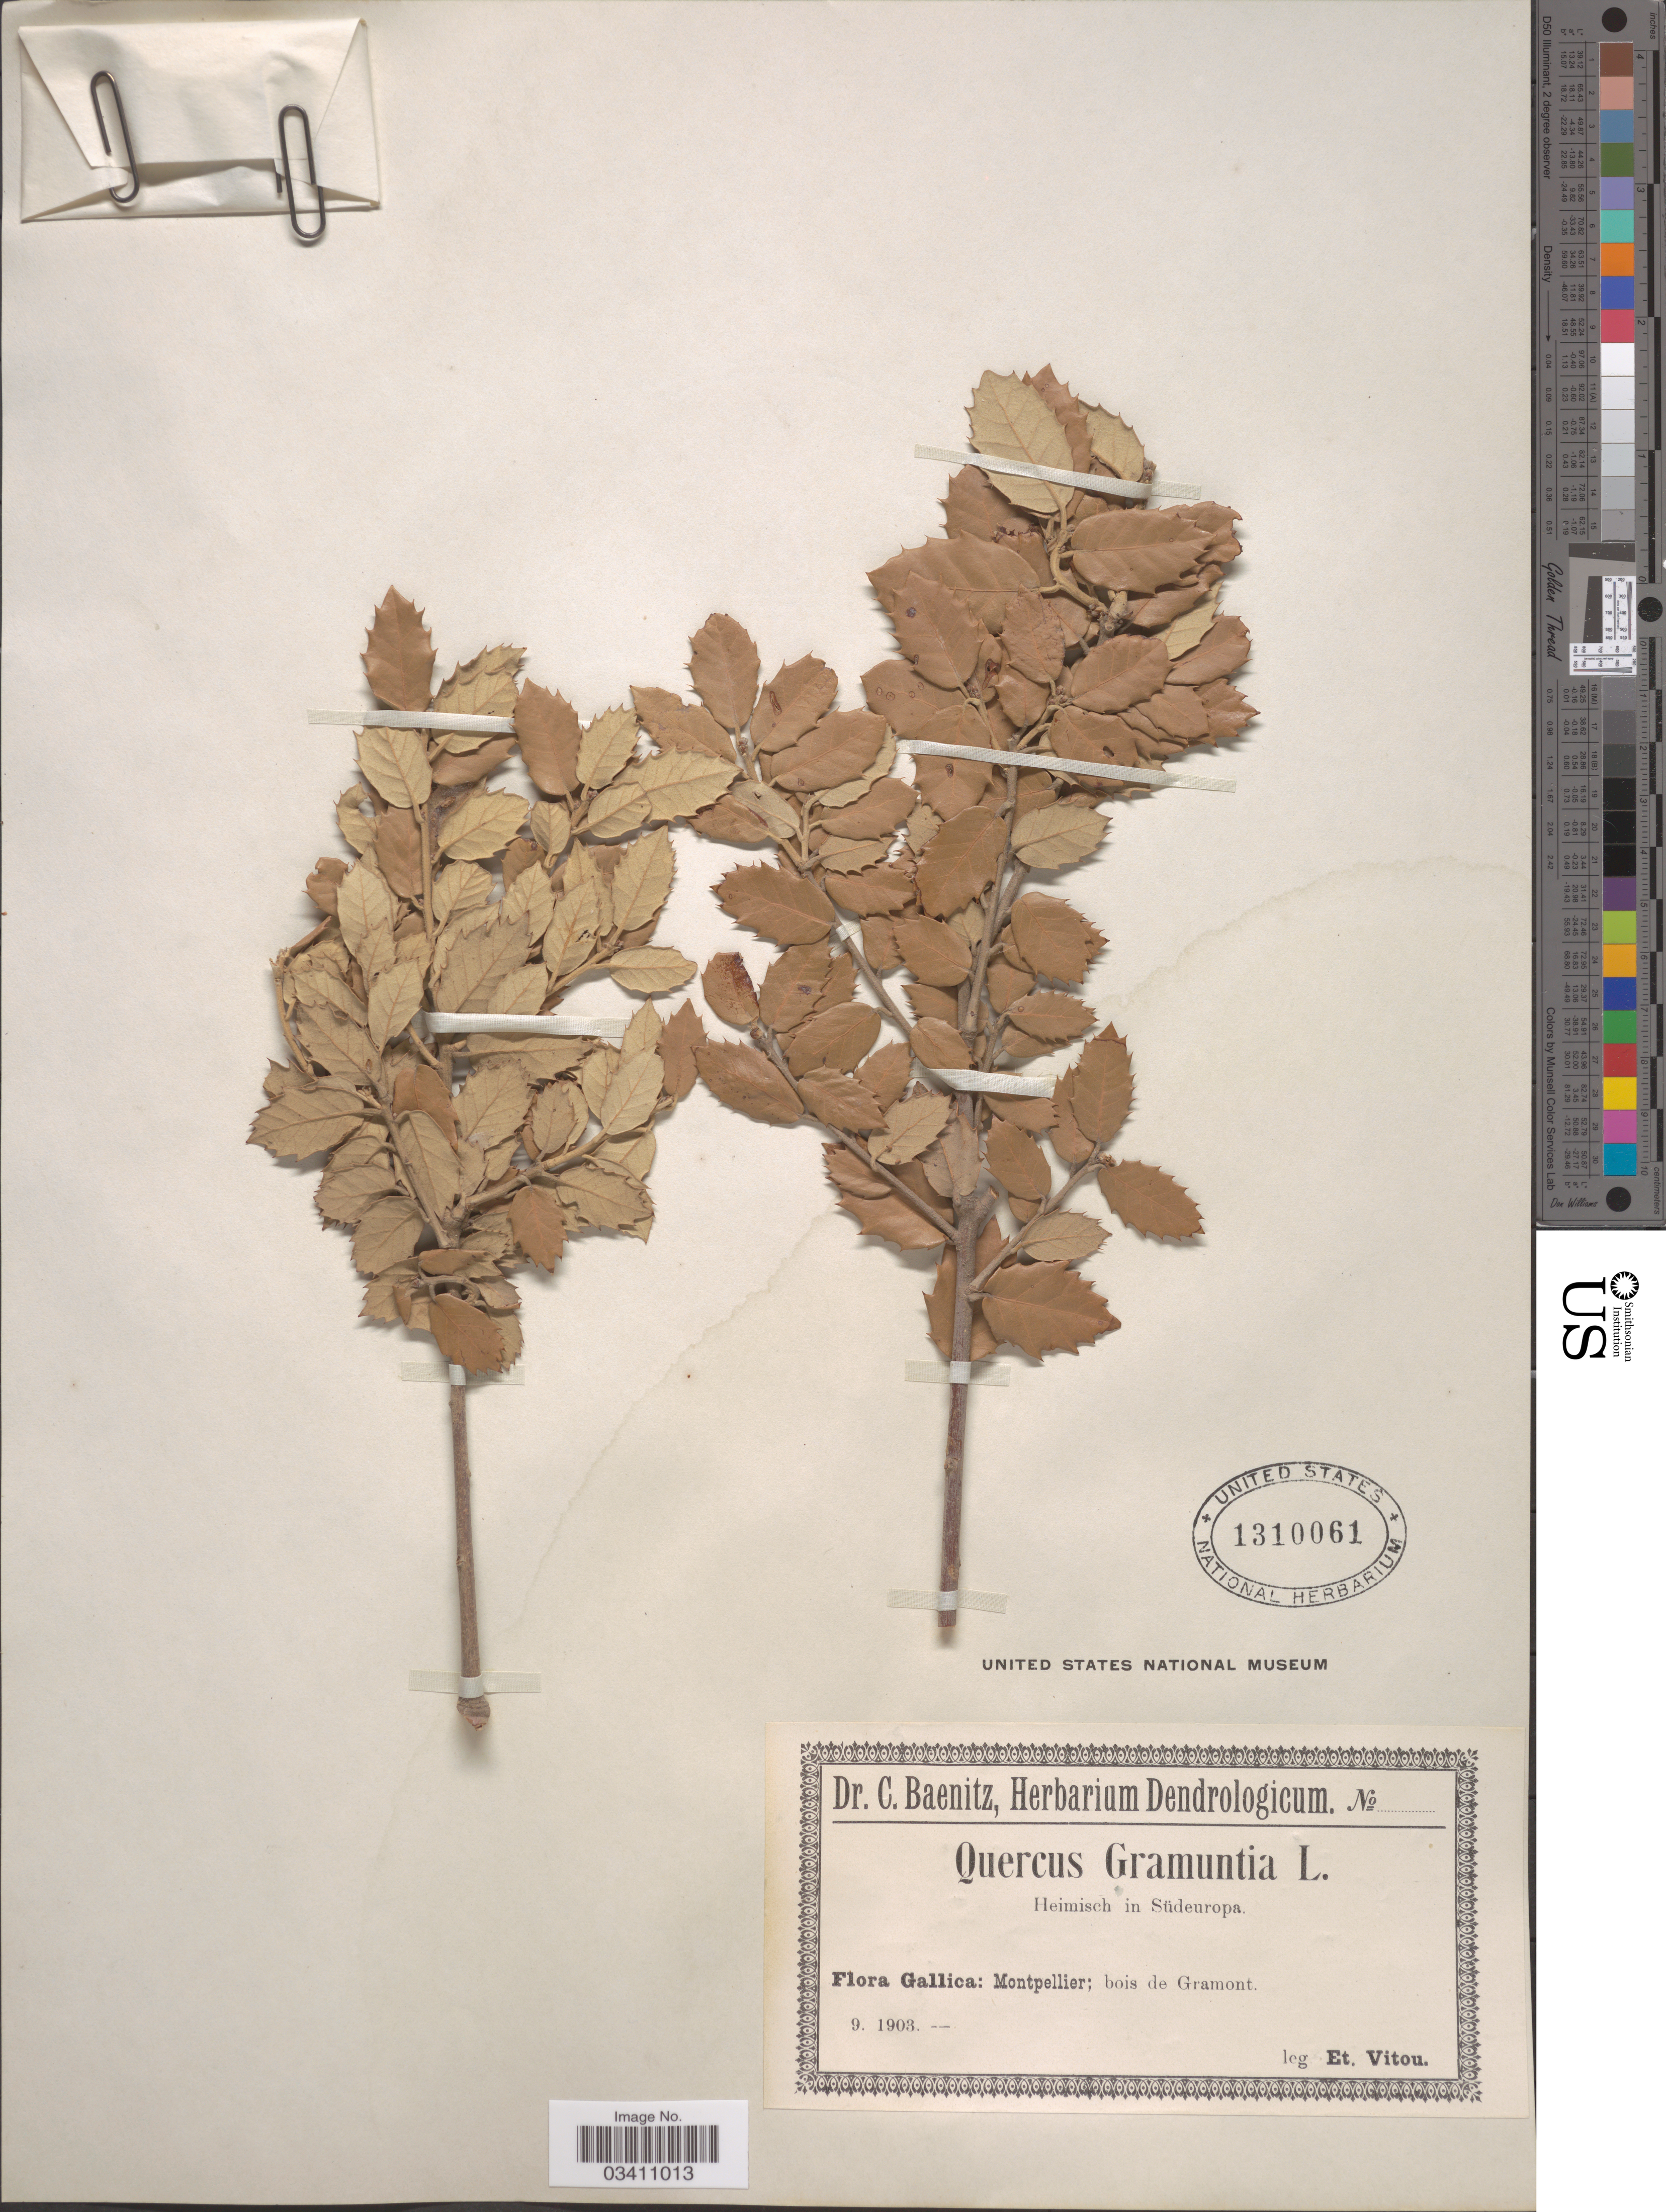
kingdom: Plantae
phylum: Tracheophyta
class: Magnoliopsida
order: Fagales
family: Fagaceae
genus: Quercus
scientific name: Quercus gramuntia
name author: L.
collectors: E. Vitou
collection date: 1903-09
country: France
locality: Gallica: Montpellier; bois de Gramont.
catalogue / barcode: US 1310061